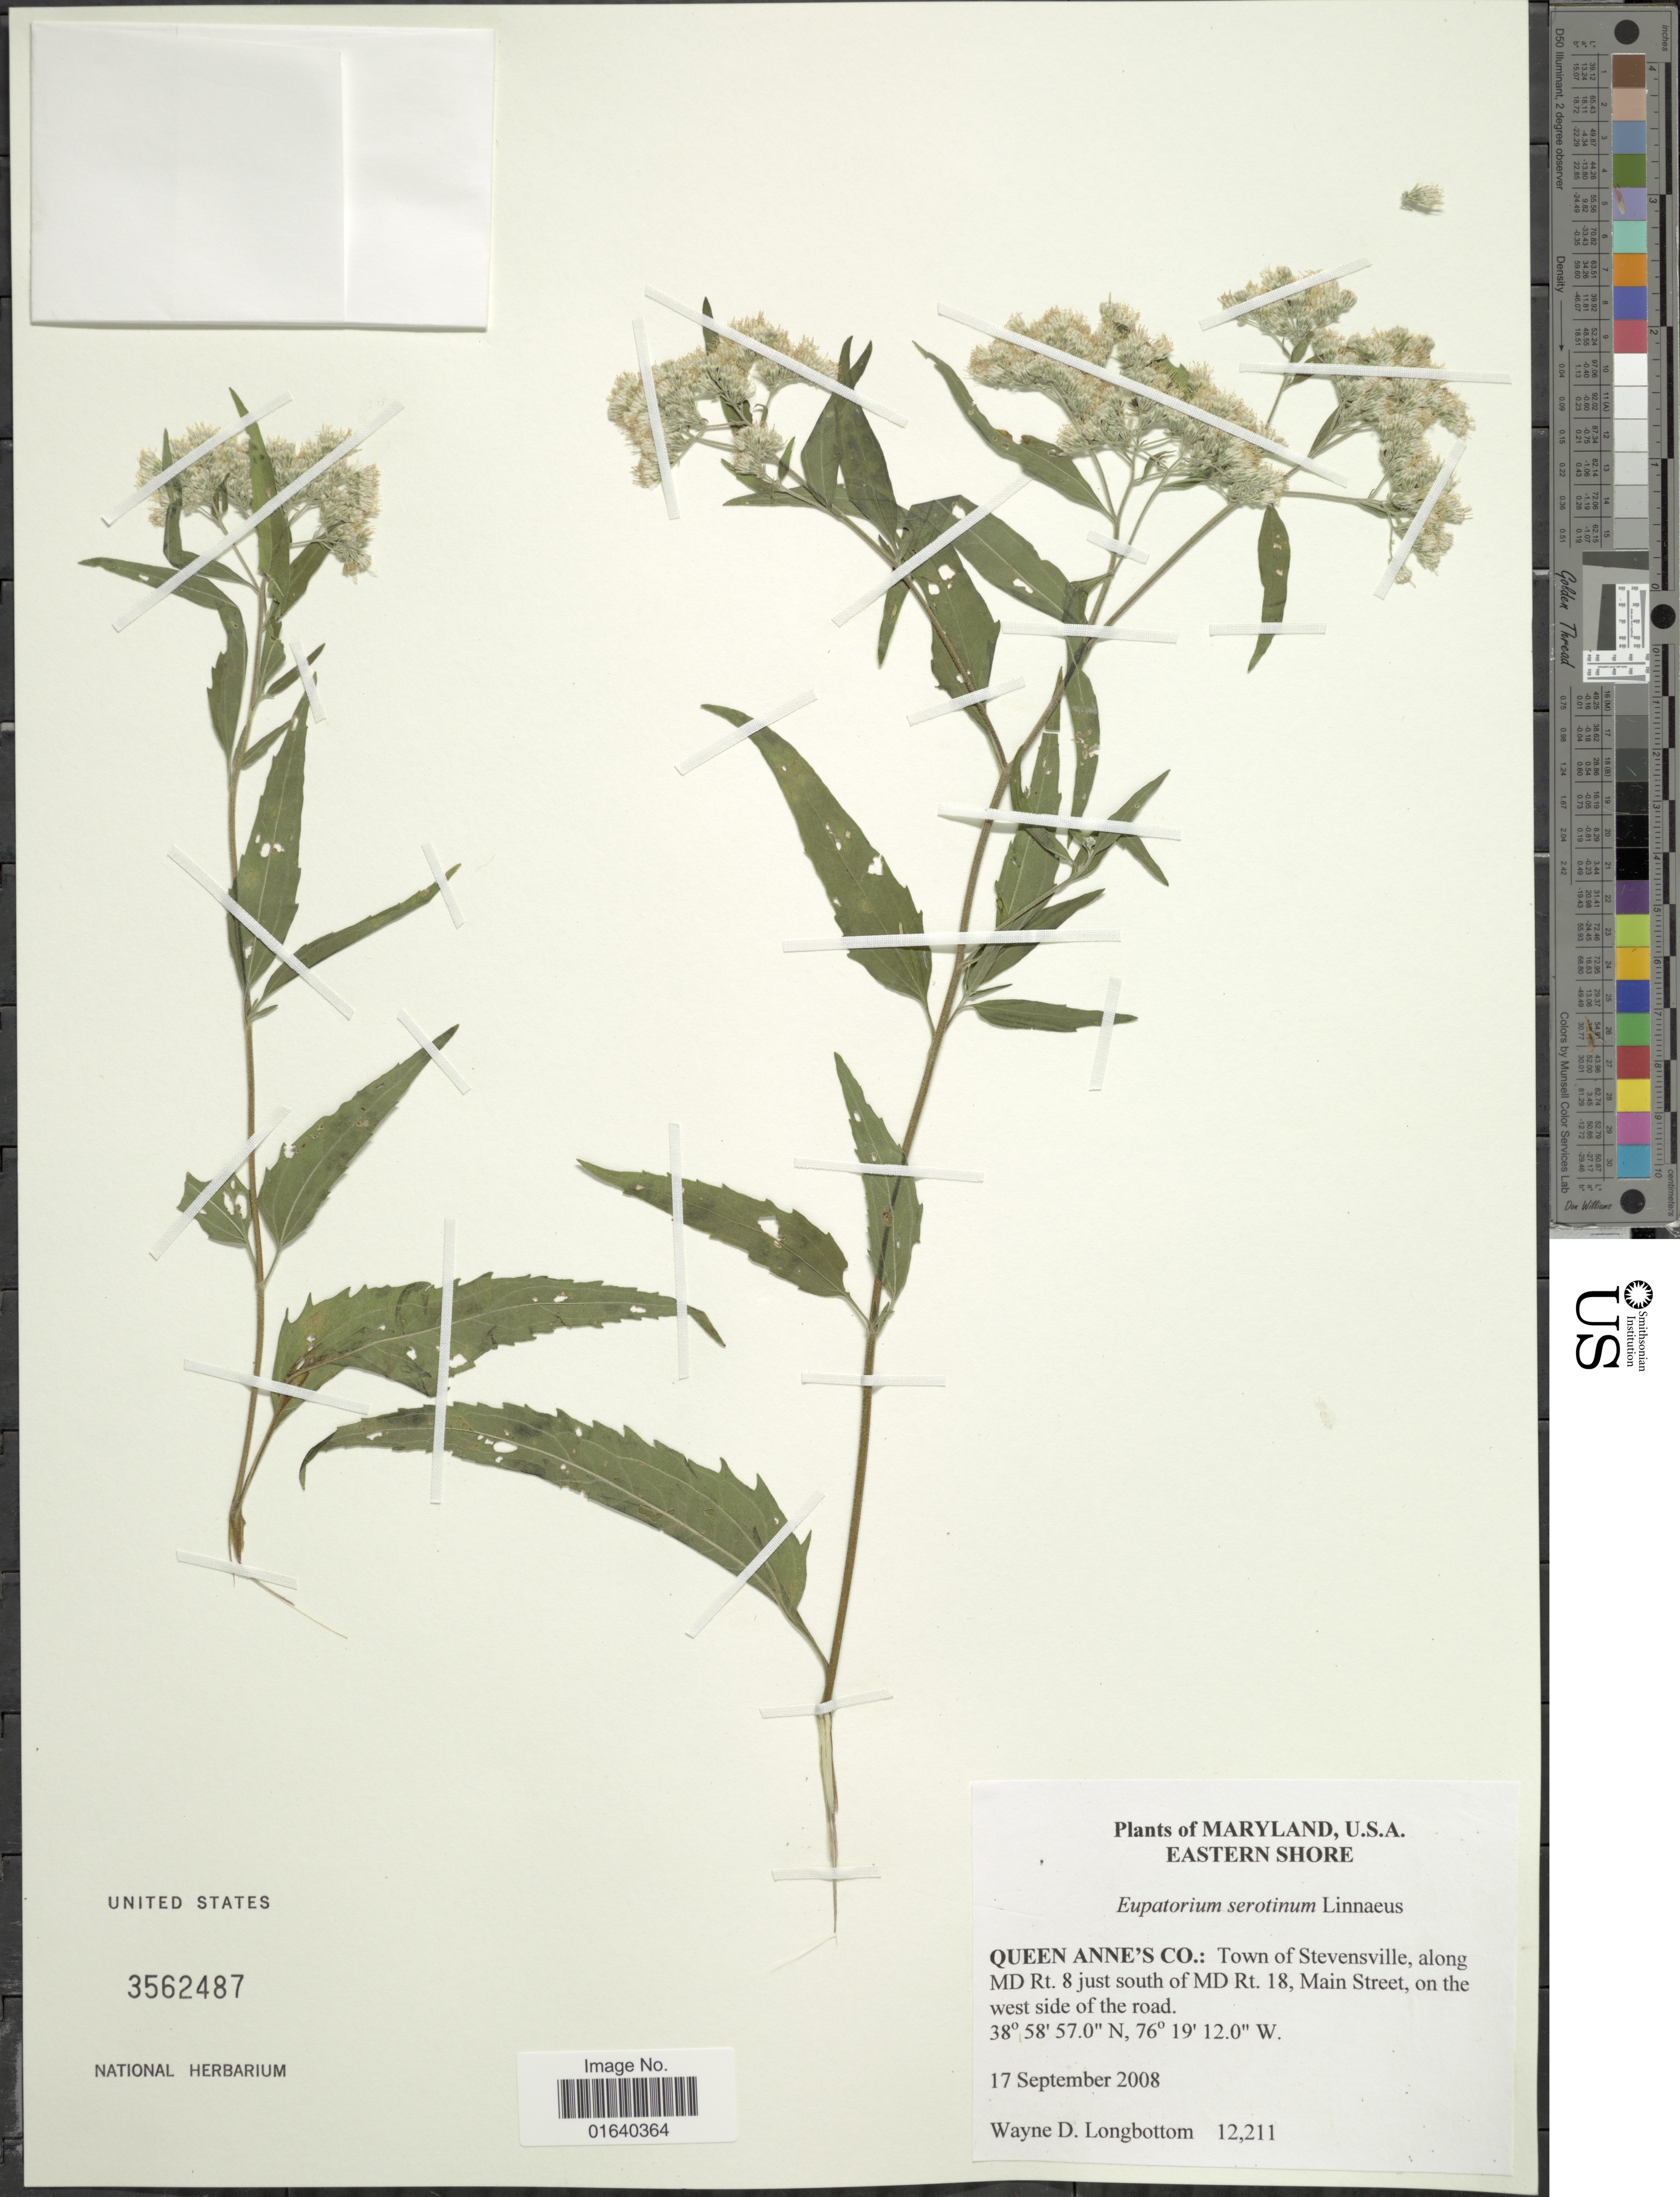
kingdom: Plantae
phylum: Tracheophyta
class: Magnoliopsida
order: Asterales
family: Asteraceae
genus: Eupatorium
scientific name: Eupatorium serotinum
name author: Michx.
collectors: W. D. Longbottom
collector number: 12211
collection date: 2008-09-17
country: United States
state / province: Maryland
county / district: Queen Anne's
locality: Eastern Shore, Queens Anne's Co.: Town of Stevensville, along MD Rt. 8 just south of MD Rt. 18, Main Street, on the west side of the road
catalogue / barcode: US 3562487